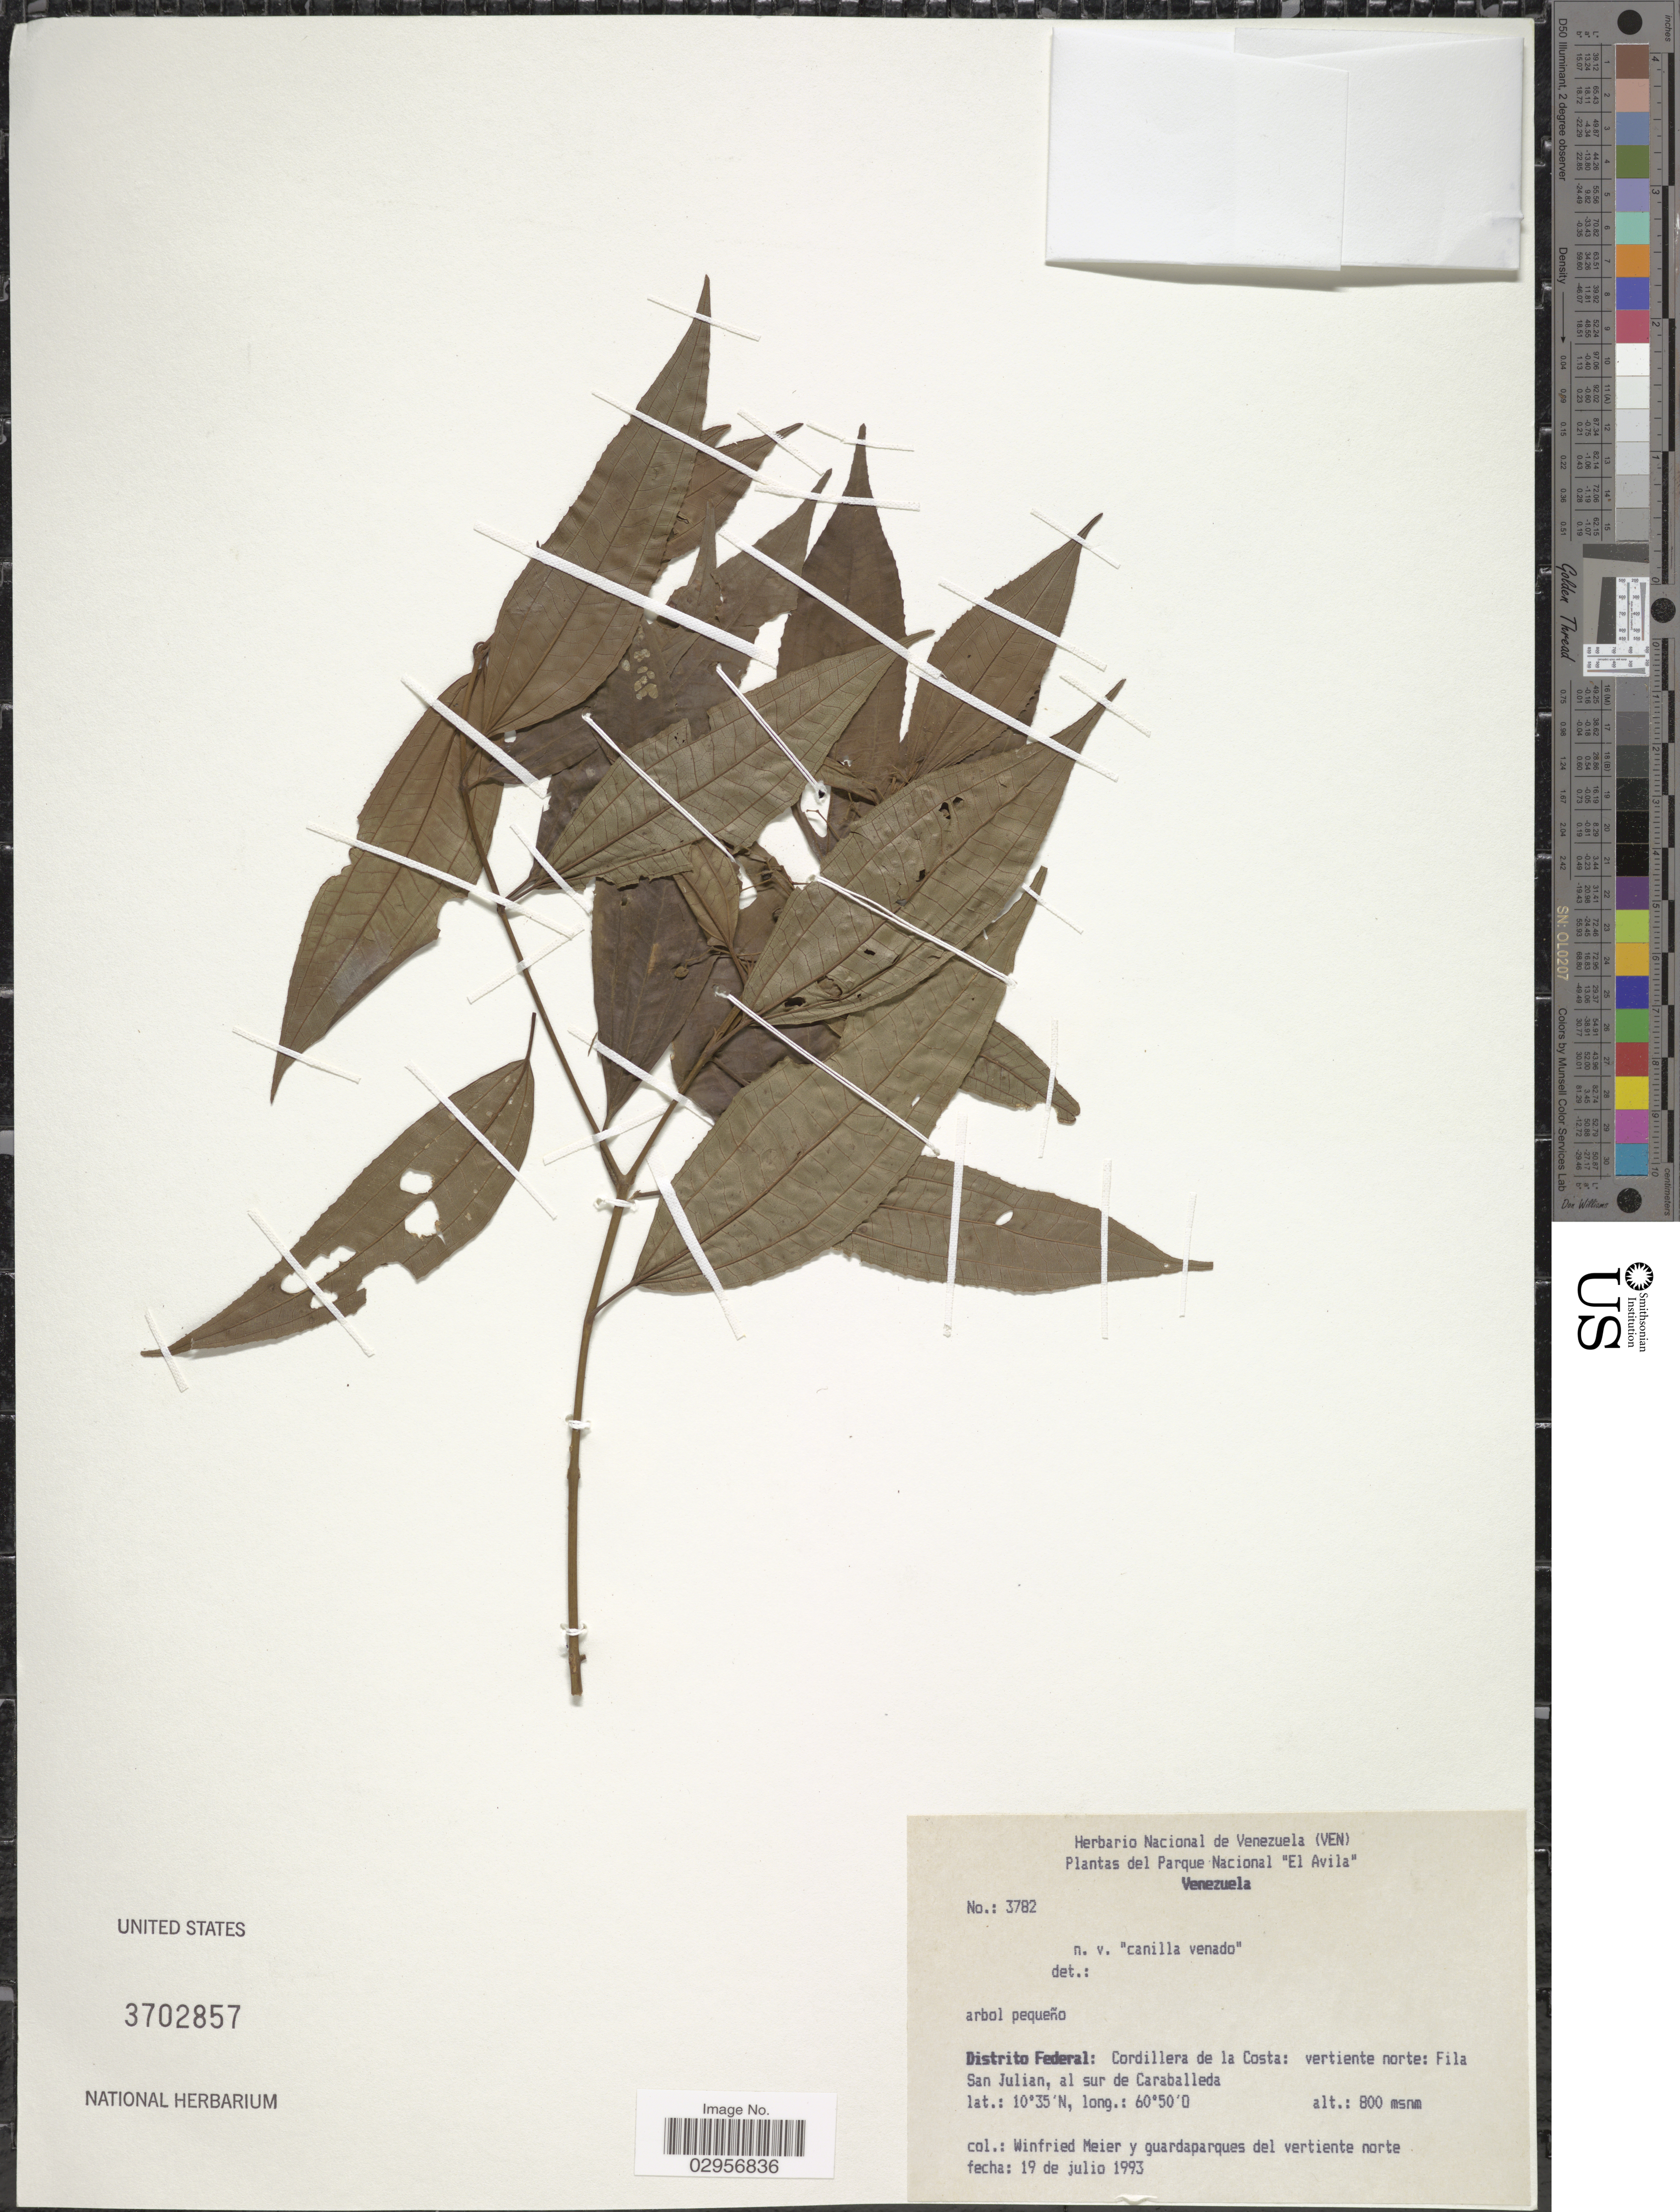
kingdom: Plantae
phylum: Tracheophyta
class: Magnoliopsida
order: Myrtales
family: Melastomataceae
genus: Miconia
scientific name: Miconia sp.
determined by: Michelangeli, F. A.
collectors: W. Meier & et al.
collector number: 3782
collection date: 1993-07-19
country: Venezuela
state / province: Distrito Federal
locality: Distrito Federal: Cordillera de la Costa: vertiente norte: Fila San Julian, al sur de Caraballeda.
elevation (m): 800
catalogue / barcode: US 3702857